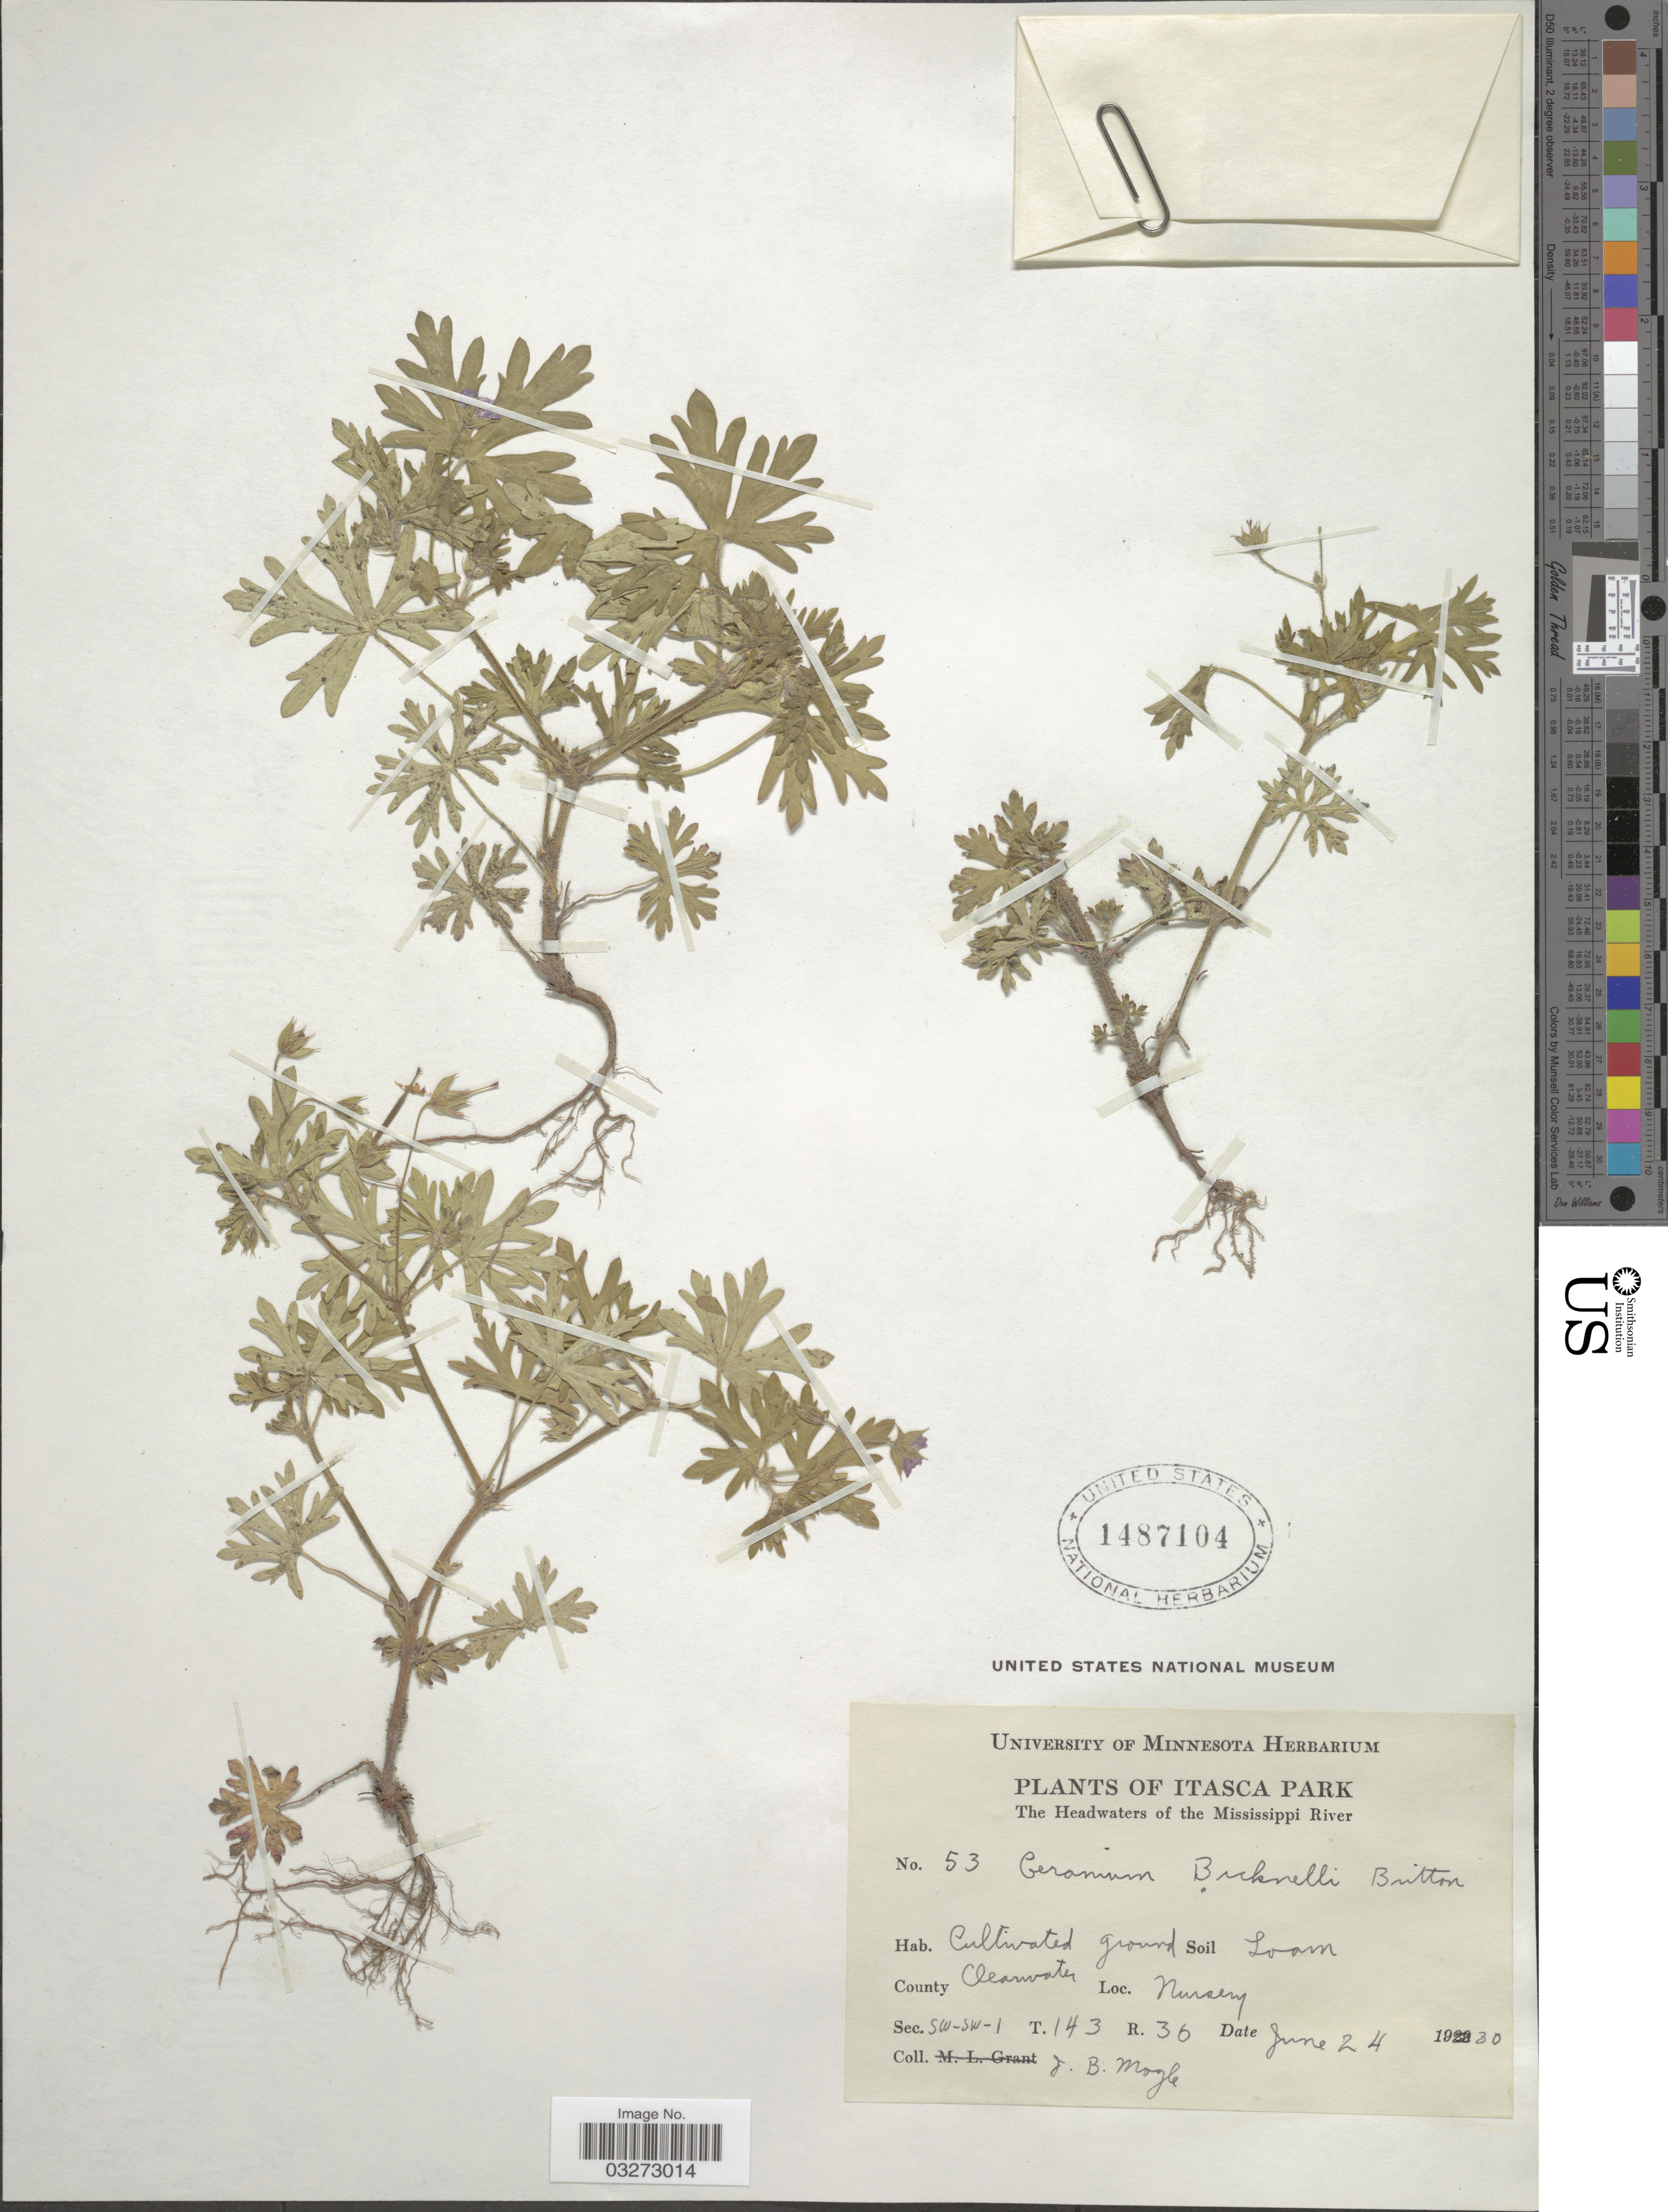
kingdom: Plantae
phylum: Tracheophyta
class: Magnoliopsida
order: Geraniales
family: Geraniaceae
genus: Geranium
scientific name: Geranium bicknellii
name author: Britton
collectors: J. Mogle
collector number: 53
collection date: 1930-06-24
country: United States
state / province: Minnesota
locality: Itasca Park, The Headwaters of the Mississippi River, County Clearwater, Nursery. Sec. SW-SW-1, T. 143, R. 36.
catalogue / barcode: US 1487104